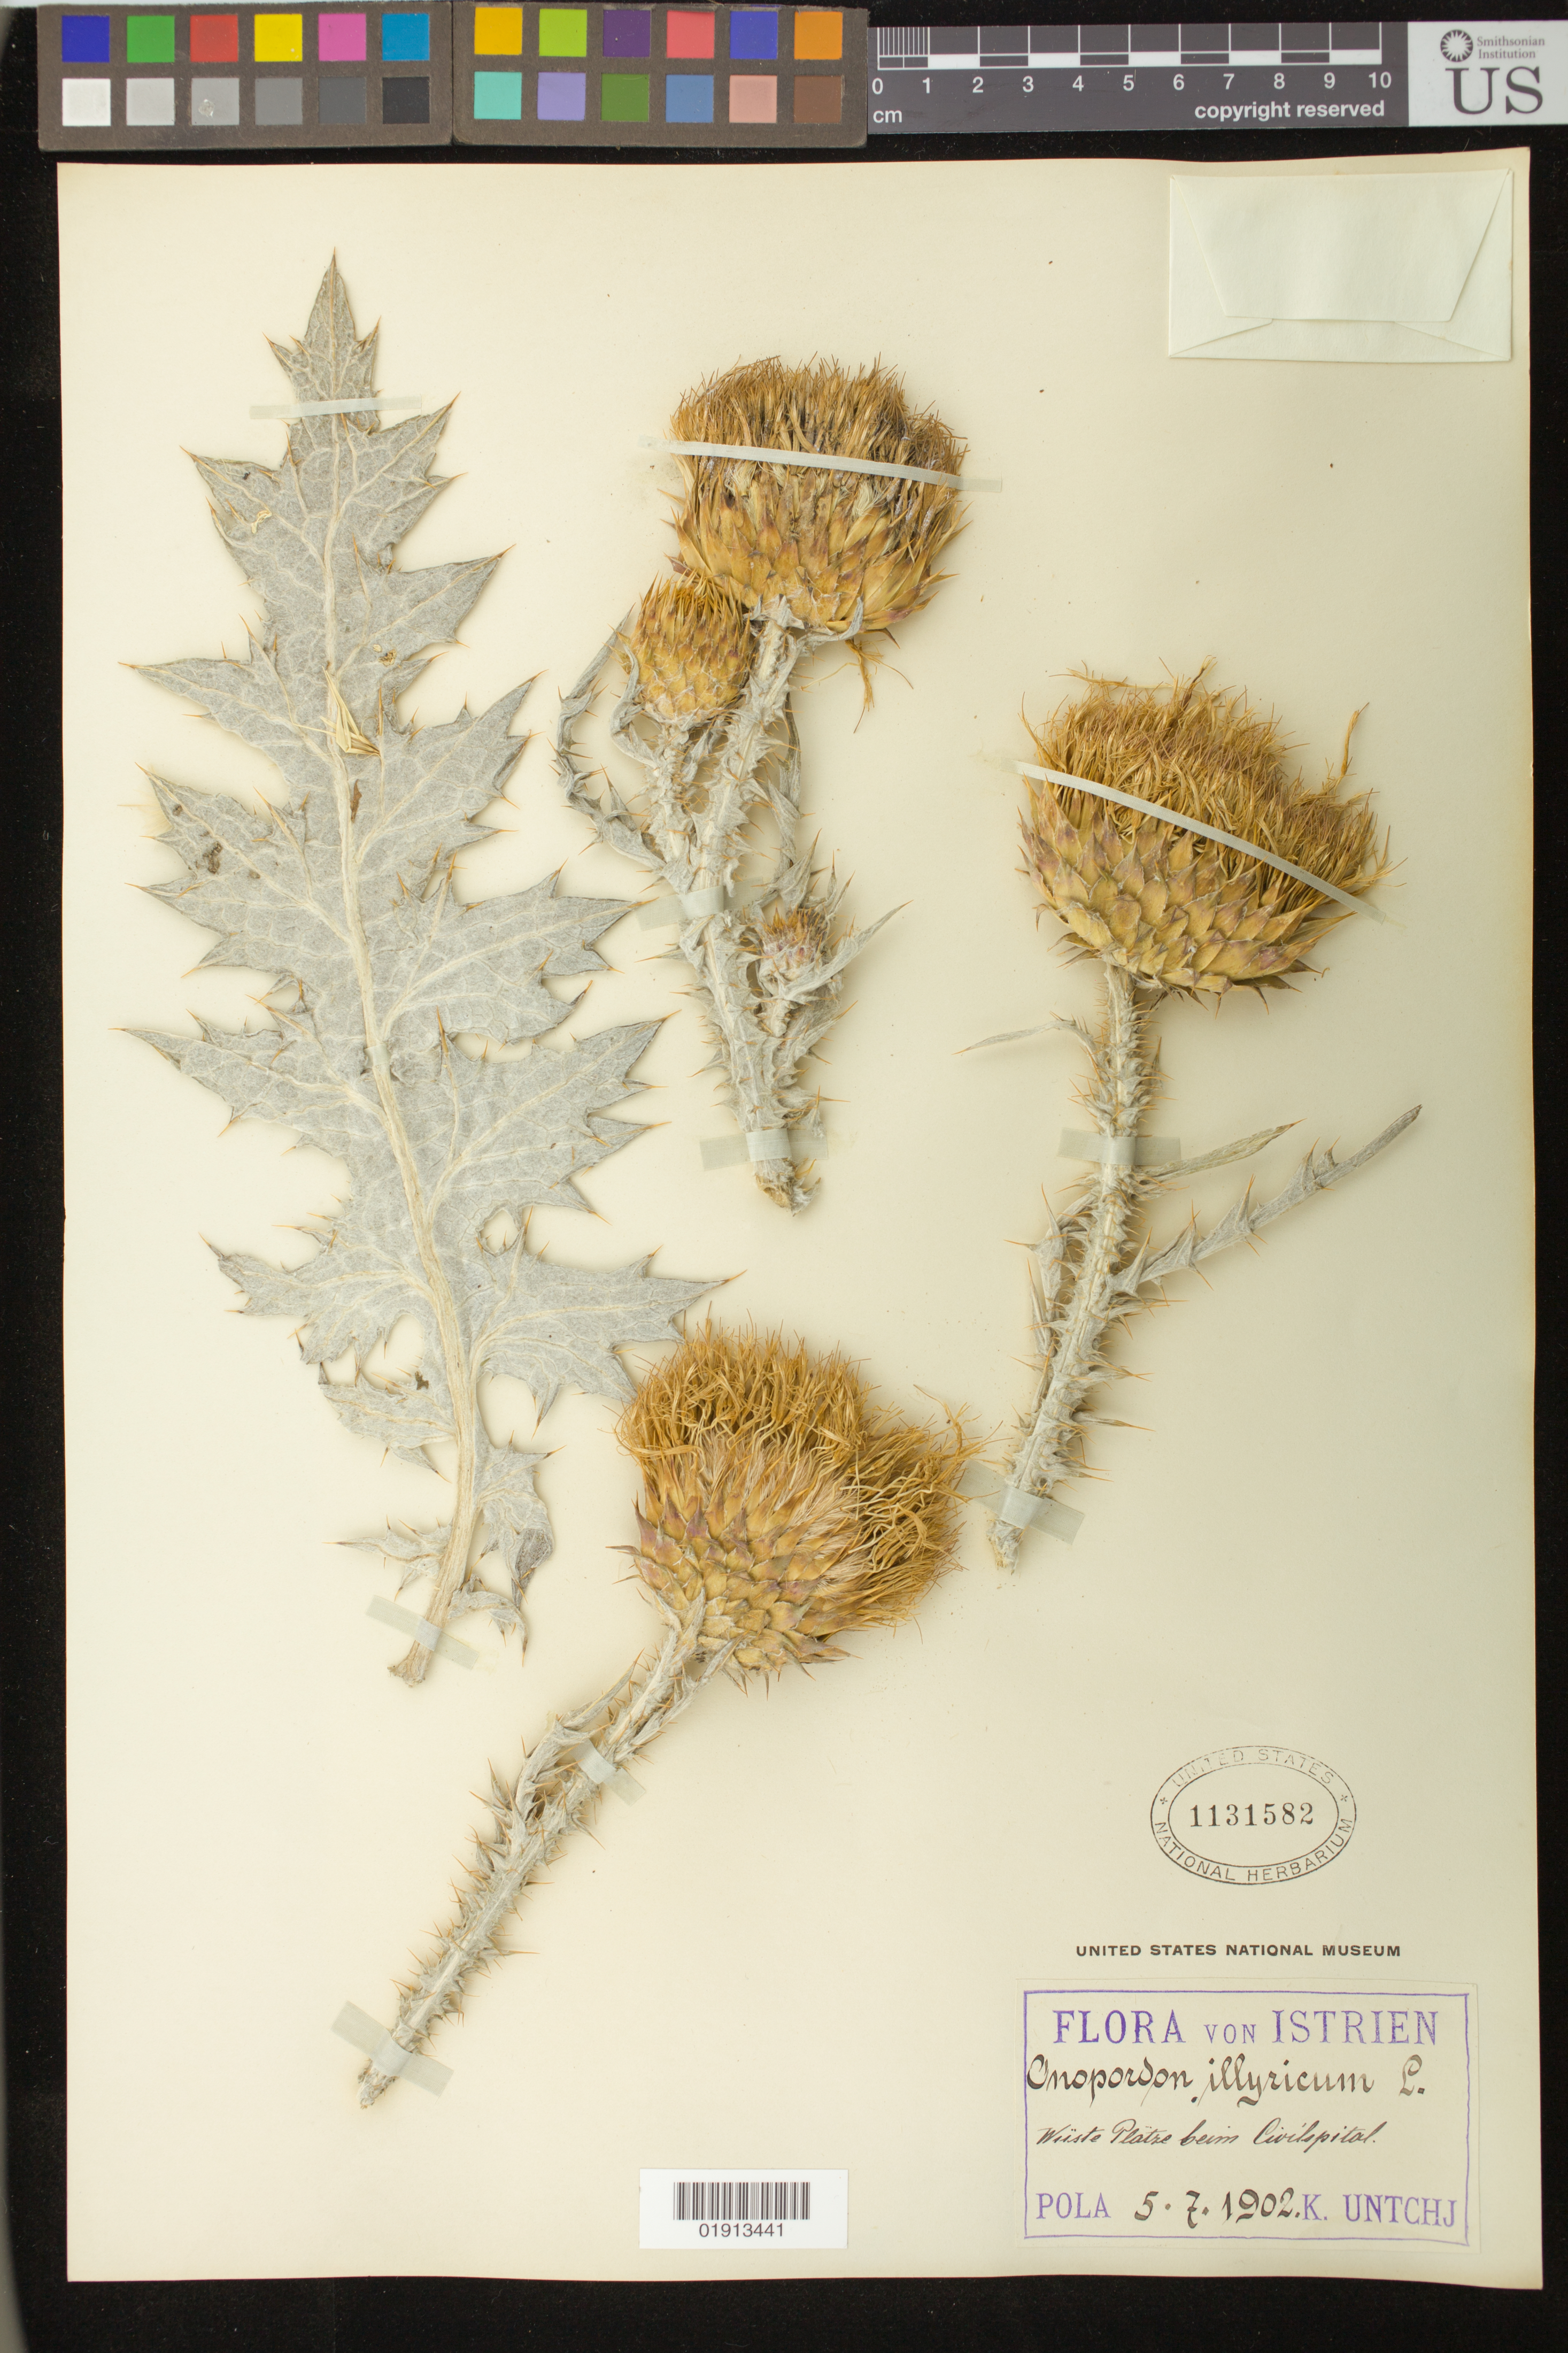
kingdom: Plantae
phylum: Tracheophyta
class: Magnoliopsida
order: Asterales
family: Asteraceae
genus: Onopordum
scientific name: Onopordum illyricum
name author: L.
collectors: K. Untchj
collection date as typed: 5.7.1902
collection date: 1902-05-07 or 1902-07-05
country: Croatia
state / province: Istria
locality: Istrien. Wiiste Platze beim Civilspital.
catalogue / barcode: US 1131582